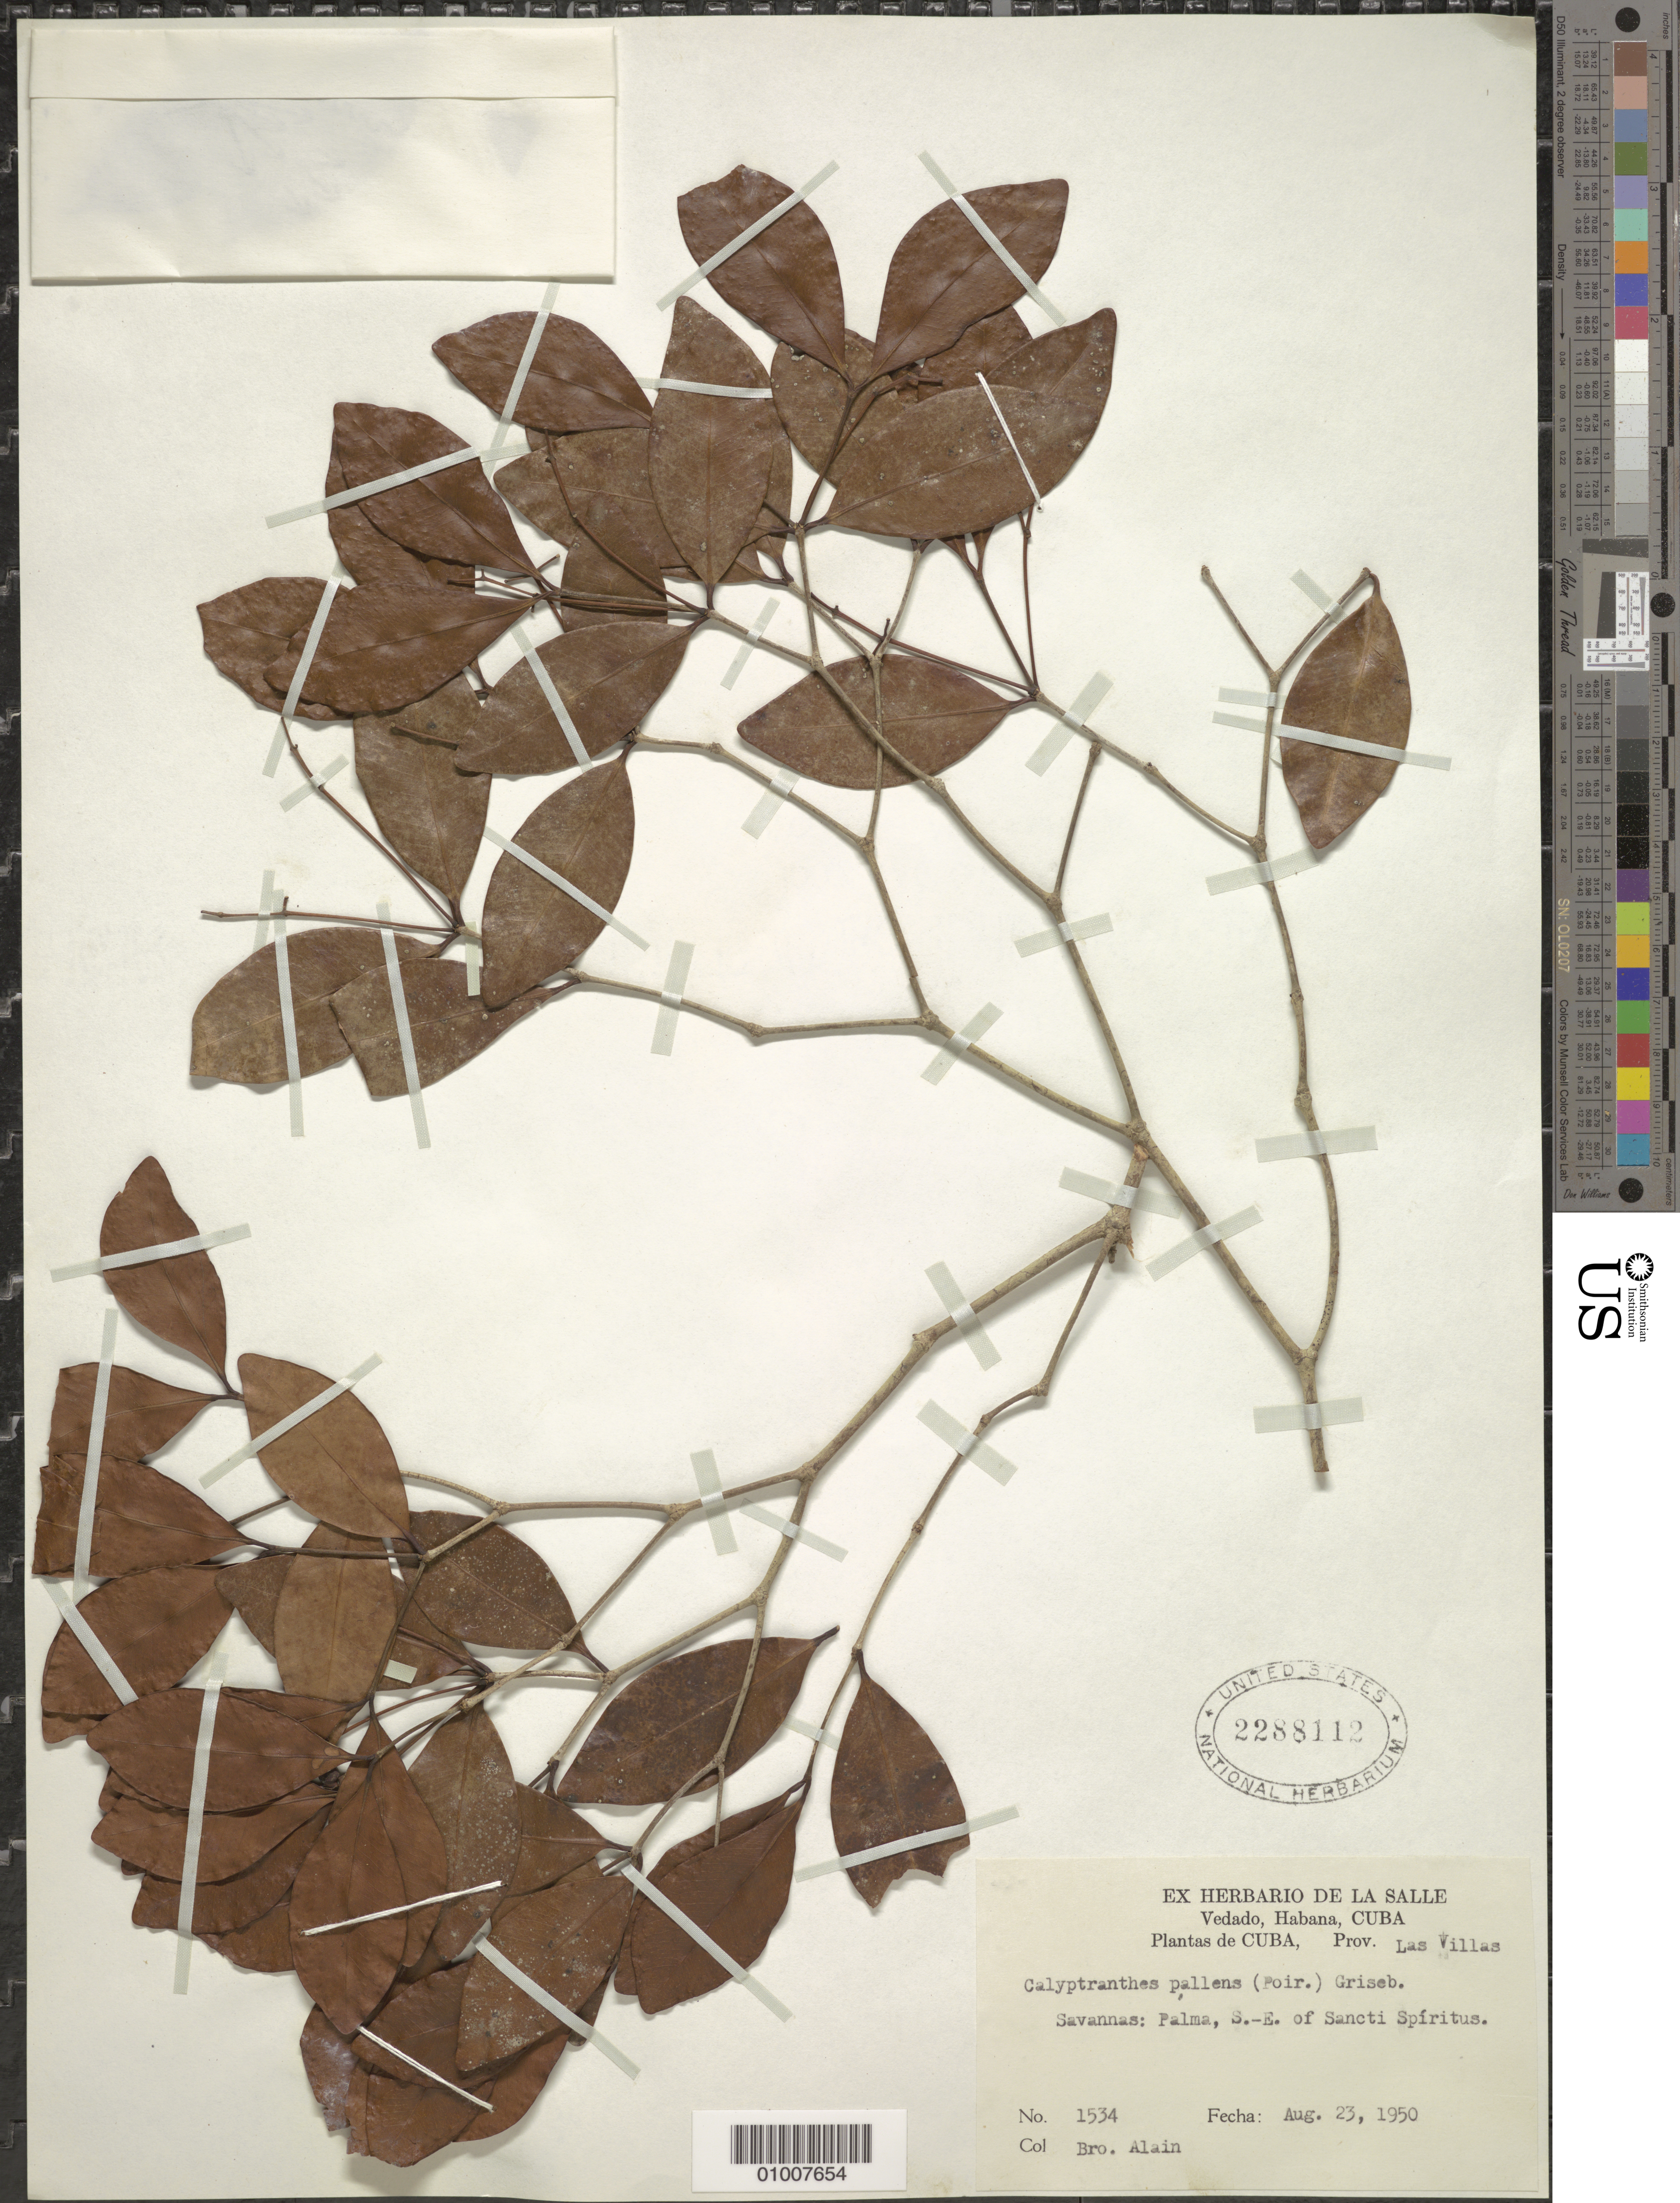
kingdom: Plantae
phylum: Tracheophyta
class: Magnoliopsida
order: Myrtales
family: Myrtaceae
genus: Myrcia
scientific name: Myrcia neopallens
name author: A.R. Lourenço & E. Lucas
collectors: A. H. Liogier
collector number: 1534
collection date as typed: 23 Aug 1950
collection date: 1950-08-23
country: Cuba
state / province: Las Villas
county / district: Cienfuegos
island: Cuba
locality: Savannas: Palma, S -E of Sancti Spiritus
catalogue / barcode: US 2288112